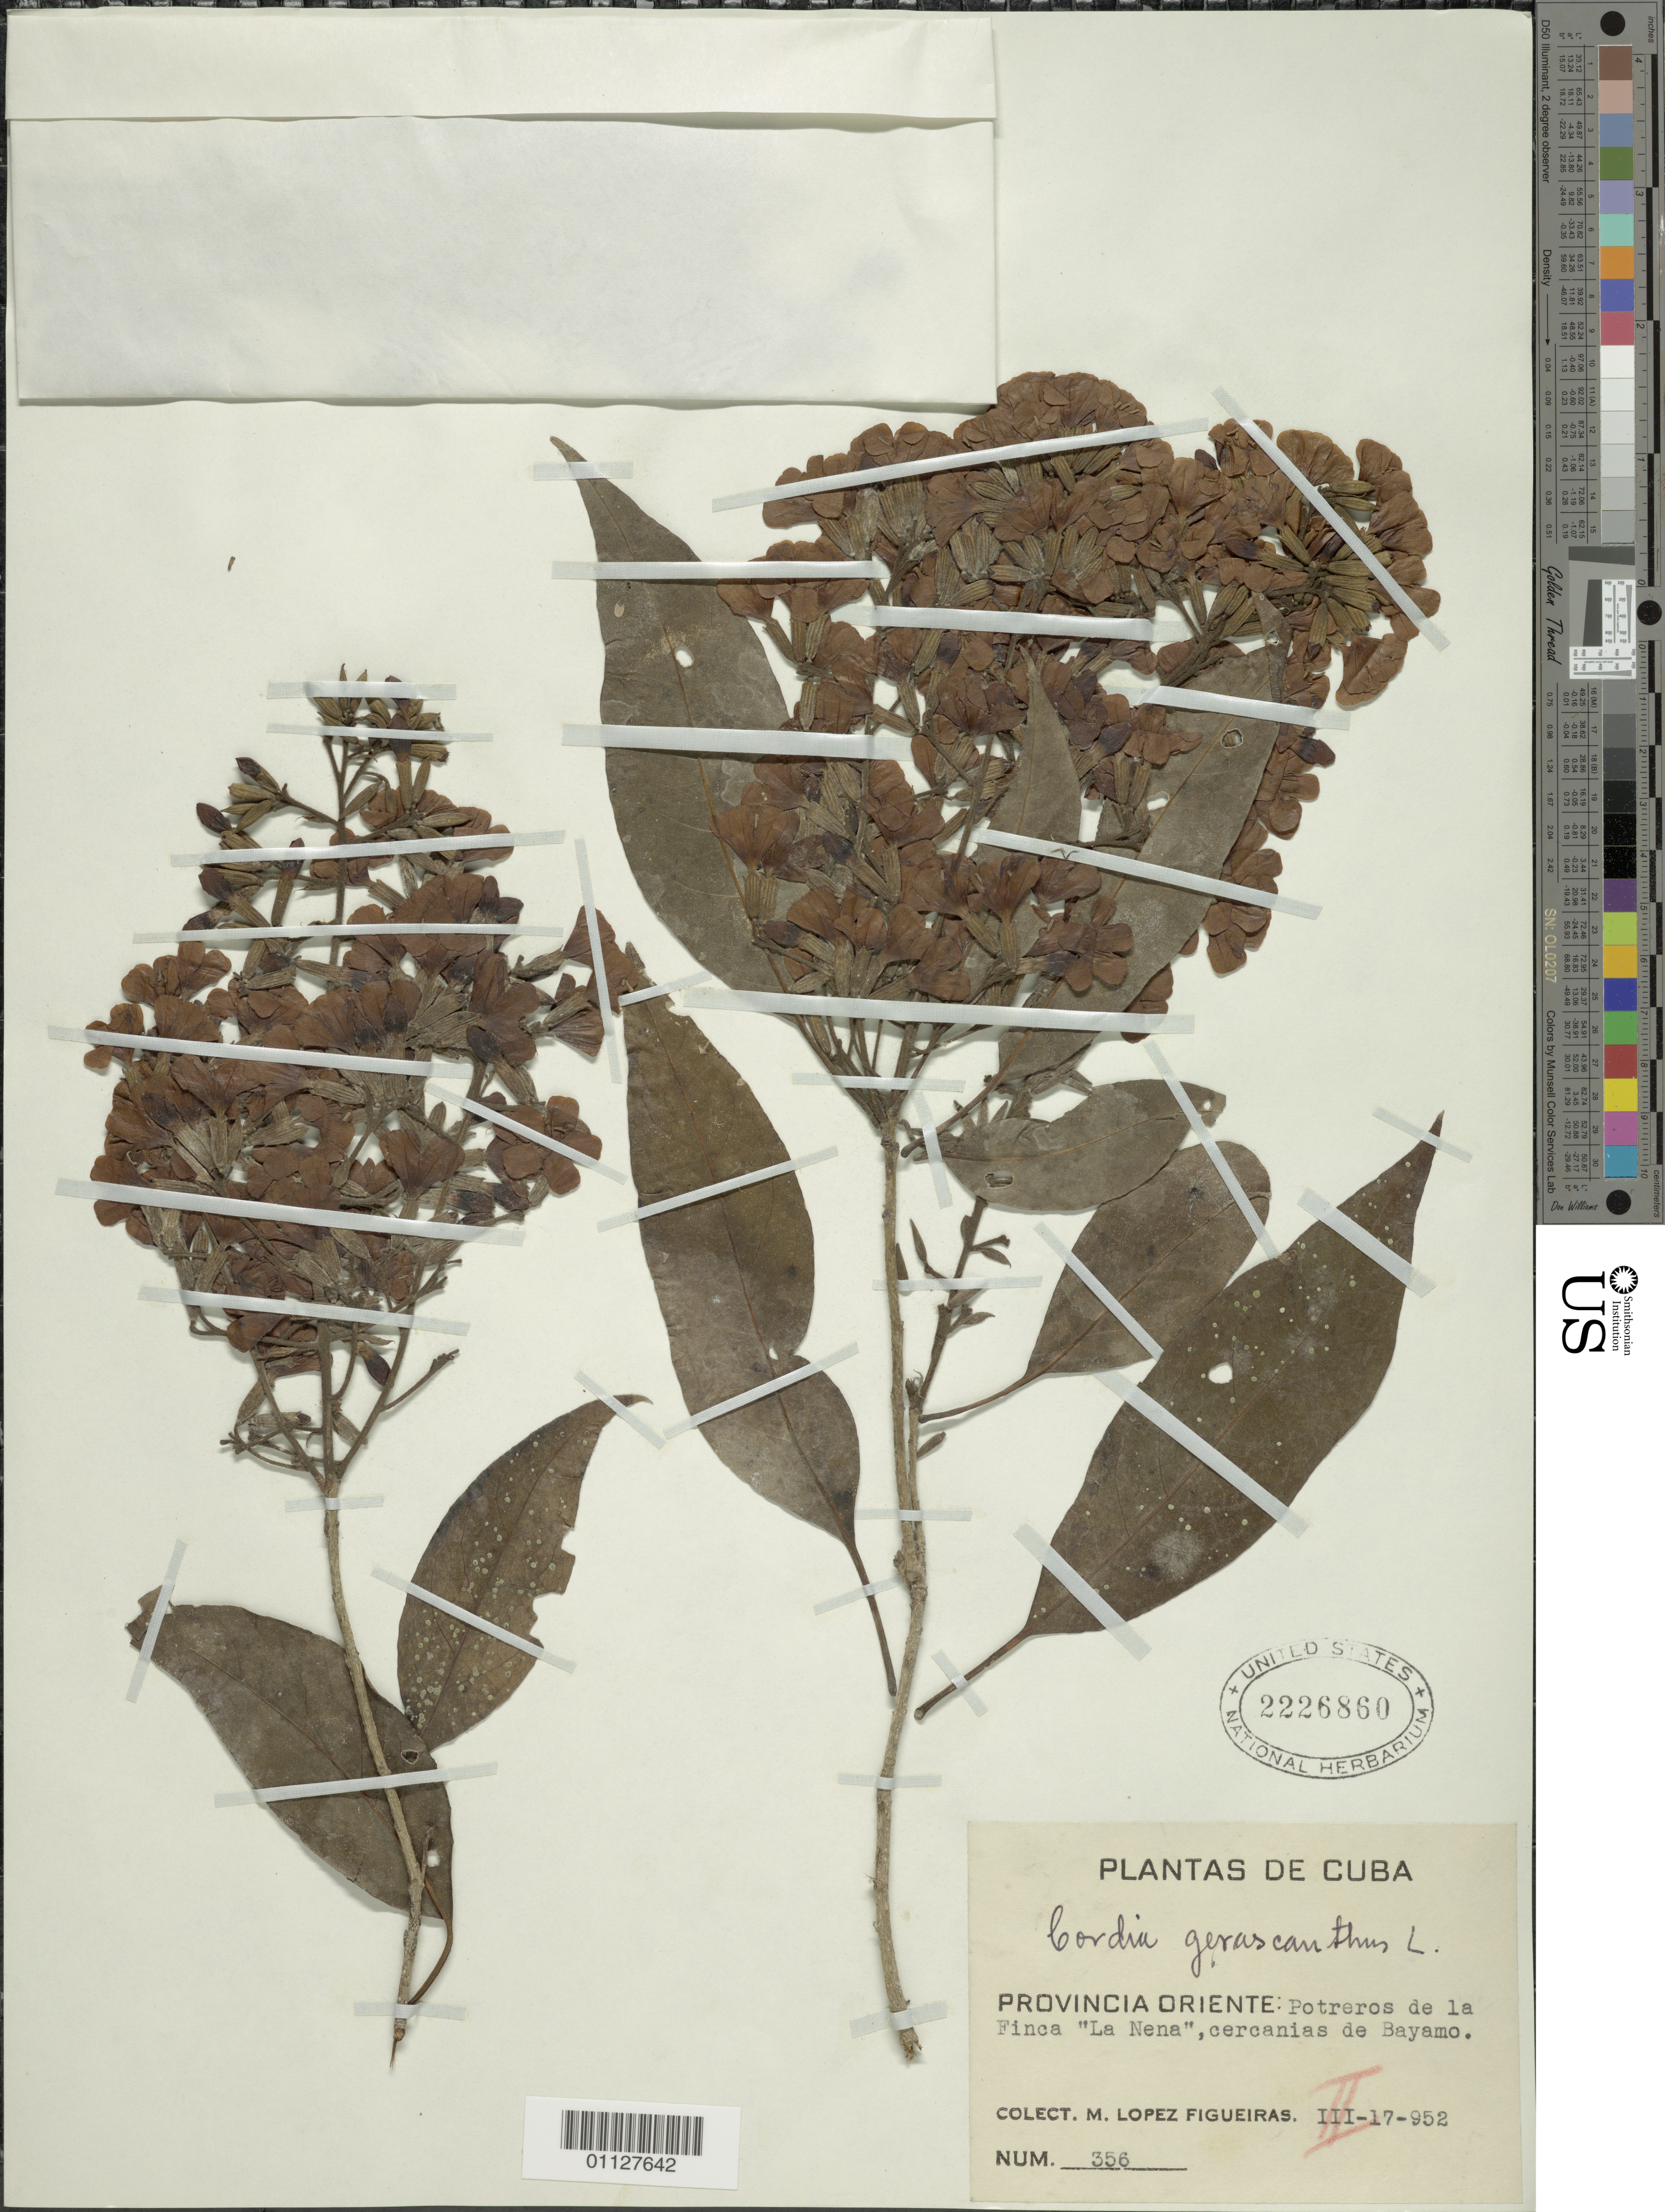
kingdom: Plantae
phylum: Tracheophyta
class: Magnoliopsida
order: Boraginales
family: Cordiaceae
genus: Cordia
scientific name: Cordia gerascanthus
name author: L.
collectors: M. López Figueiras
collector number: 356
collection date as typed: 17 Mar 1952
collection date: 1952-03-17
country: Cuba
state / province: Granma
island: Cuba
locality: Potreros de la Finca "La Nena," cercanias de Bayamo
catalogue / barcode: US 2226860